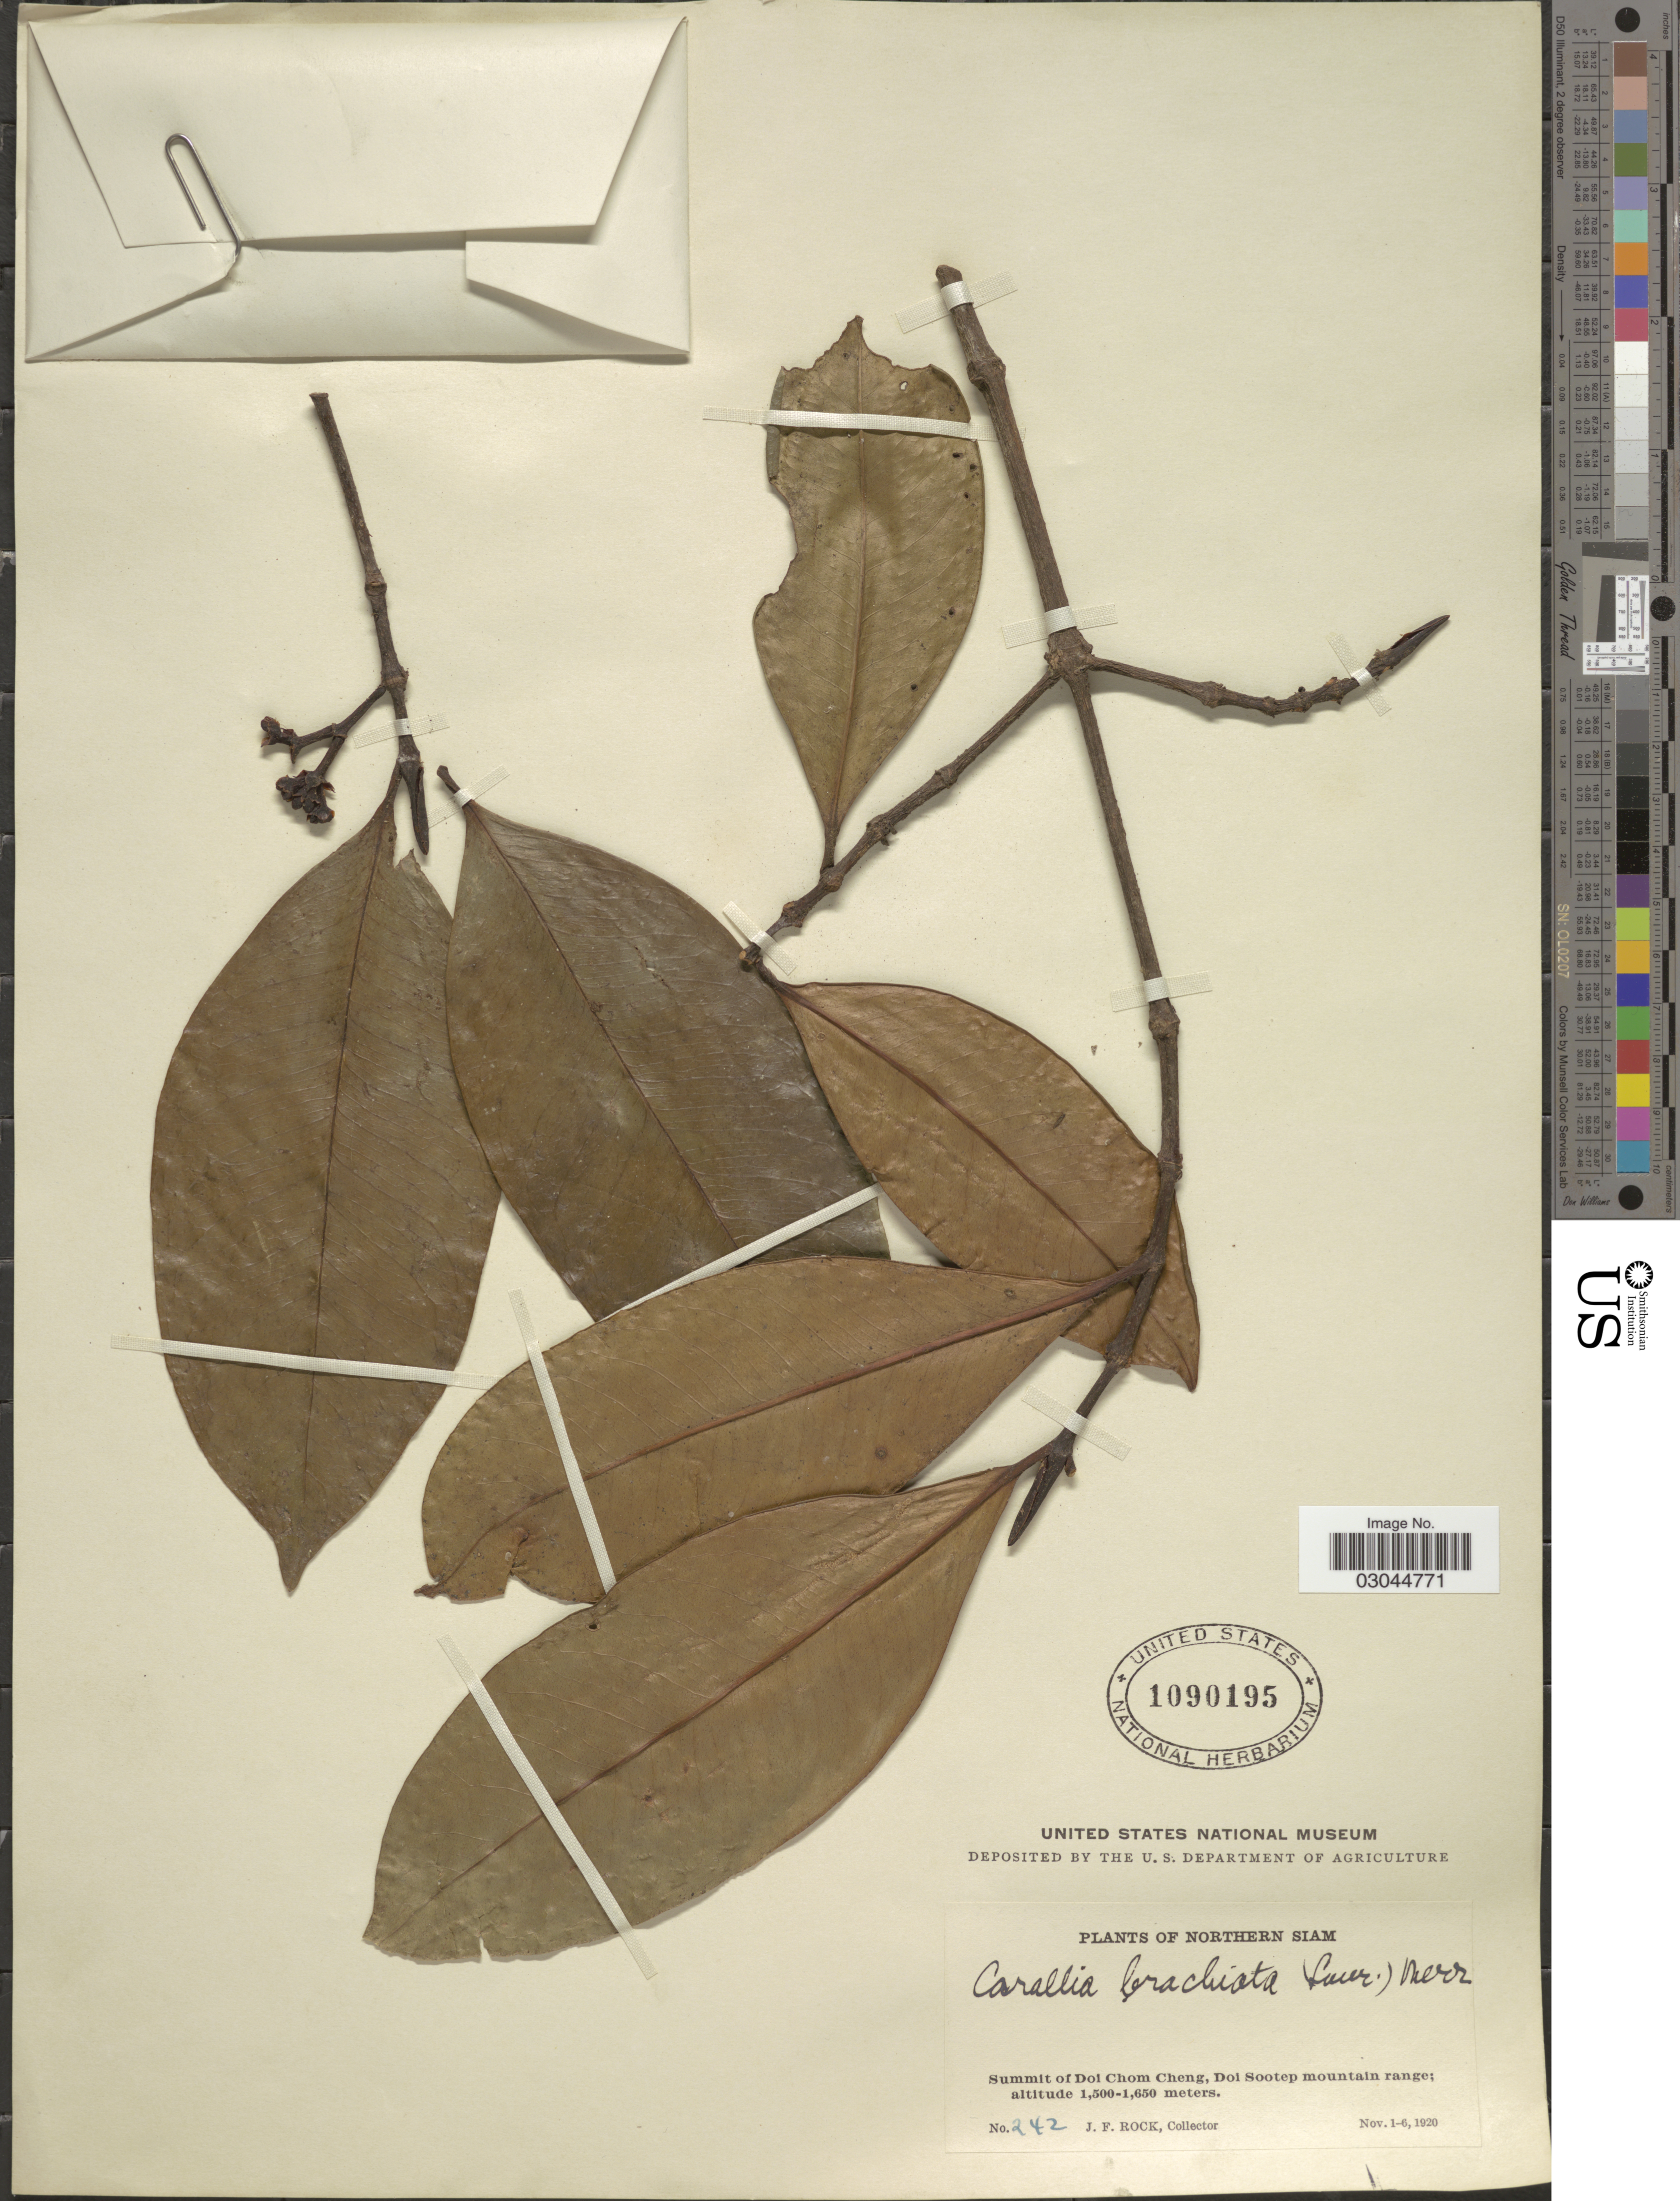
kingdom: Plantae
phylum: Tracheophyta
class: Magnoliopsida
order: Malpighiales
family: Rhizophoraceae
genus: Carallia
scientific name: Carallia brachiata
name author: (Lour.) Merr.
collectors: J. Rock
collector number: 242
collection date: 1920-11-01/1920-11-06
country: Thailand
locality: Northern Siam. Summit of Doi Chom Cheng, Doi Sootep mountain range.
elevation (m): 1500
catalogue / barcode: US 1090195